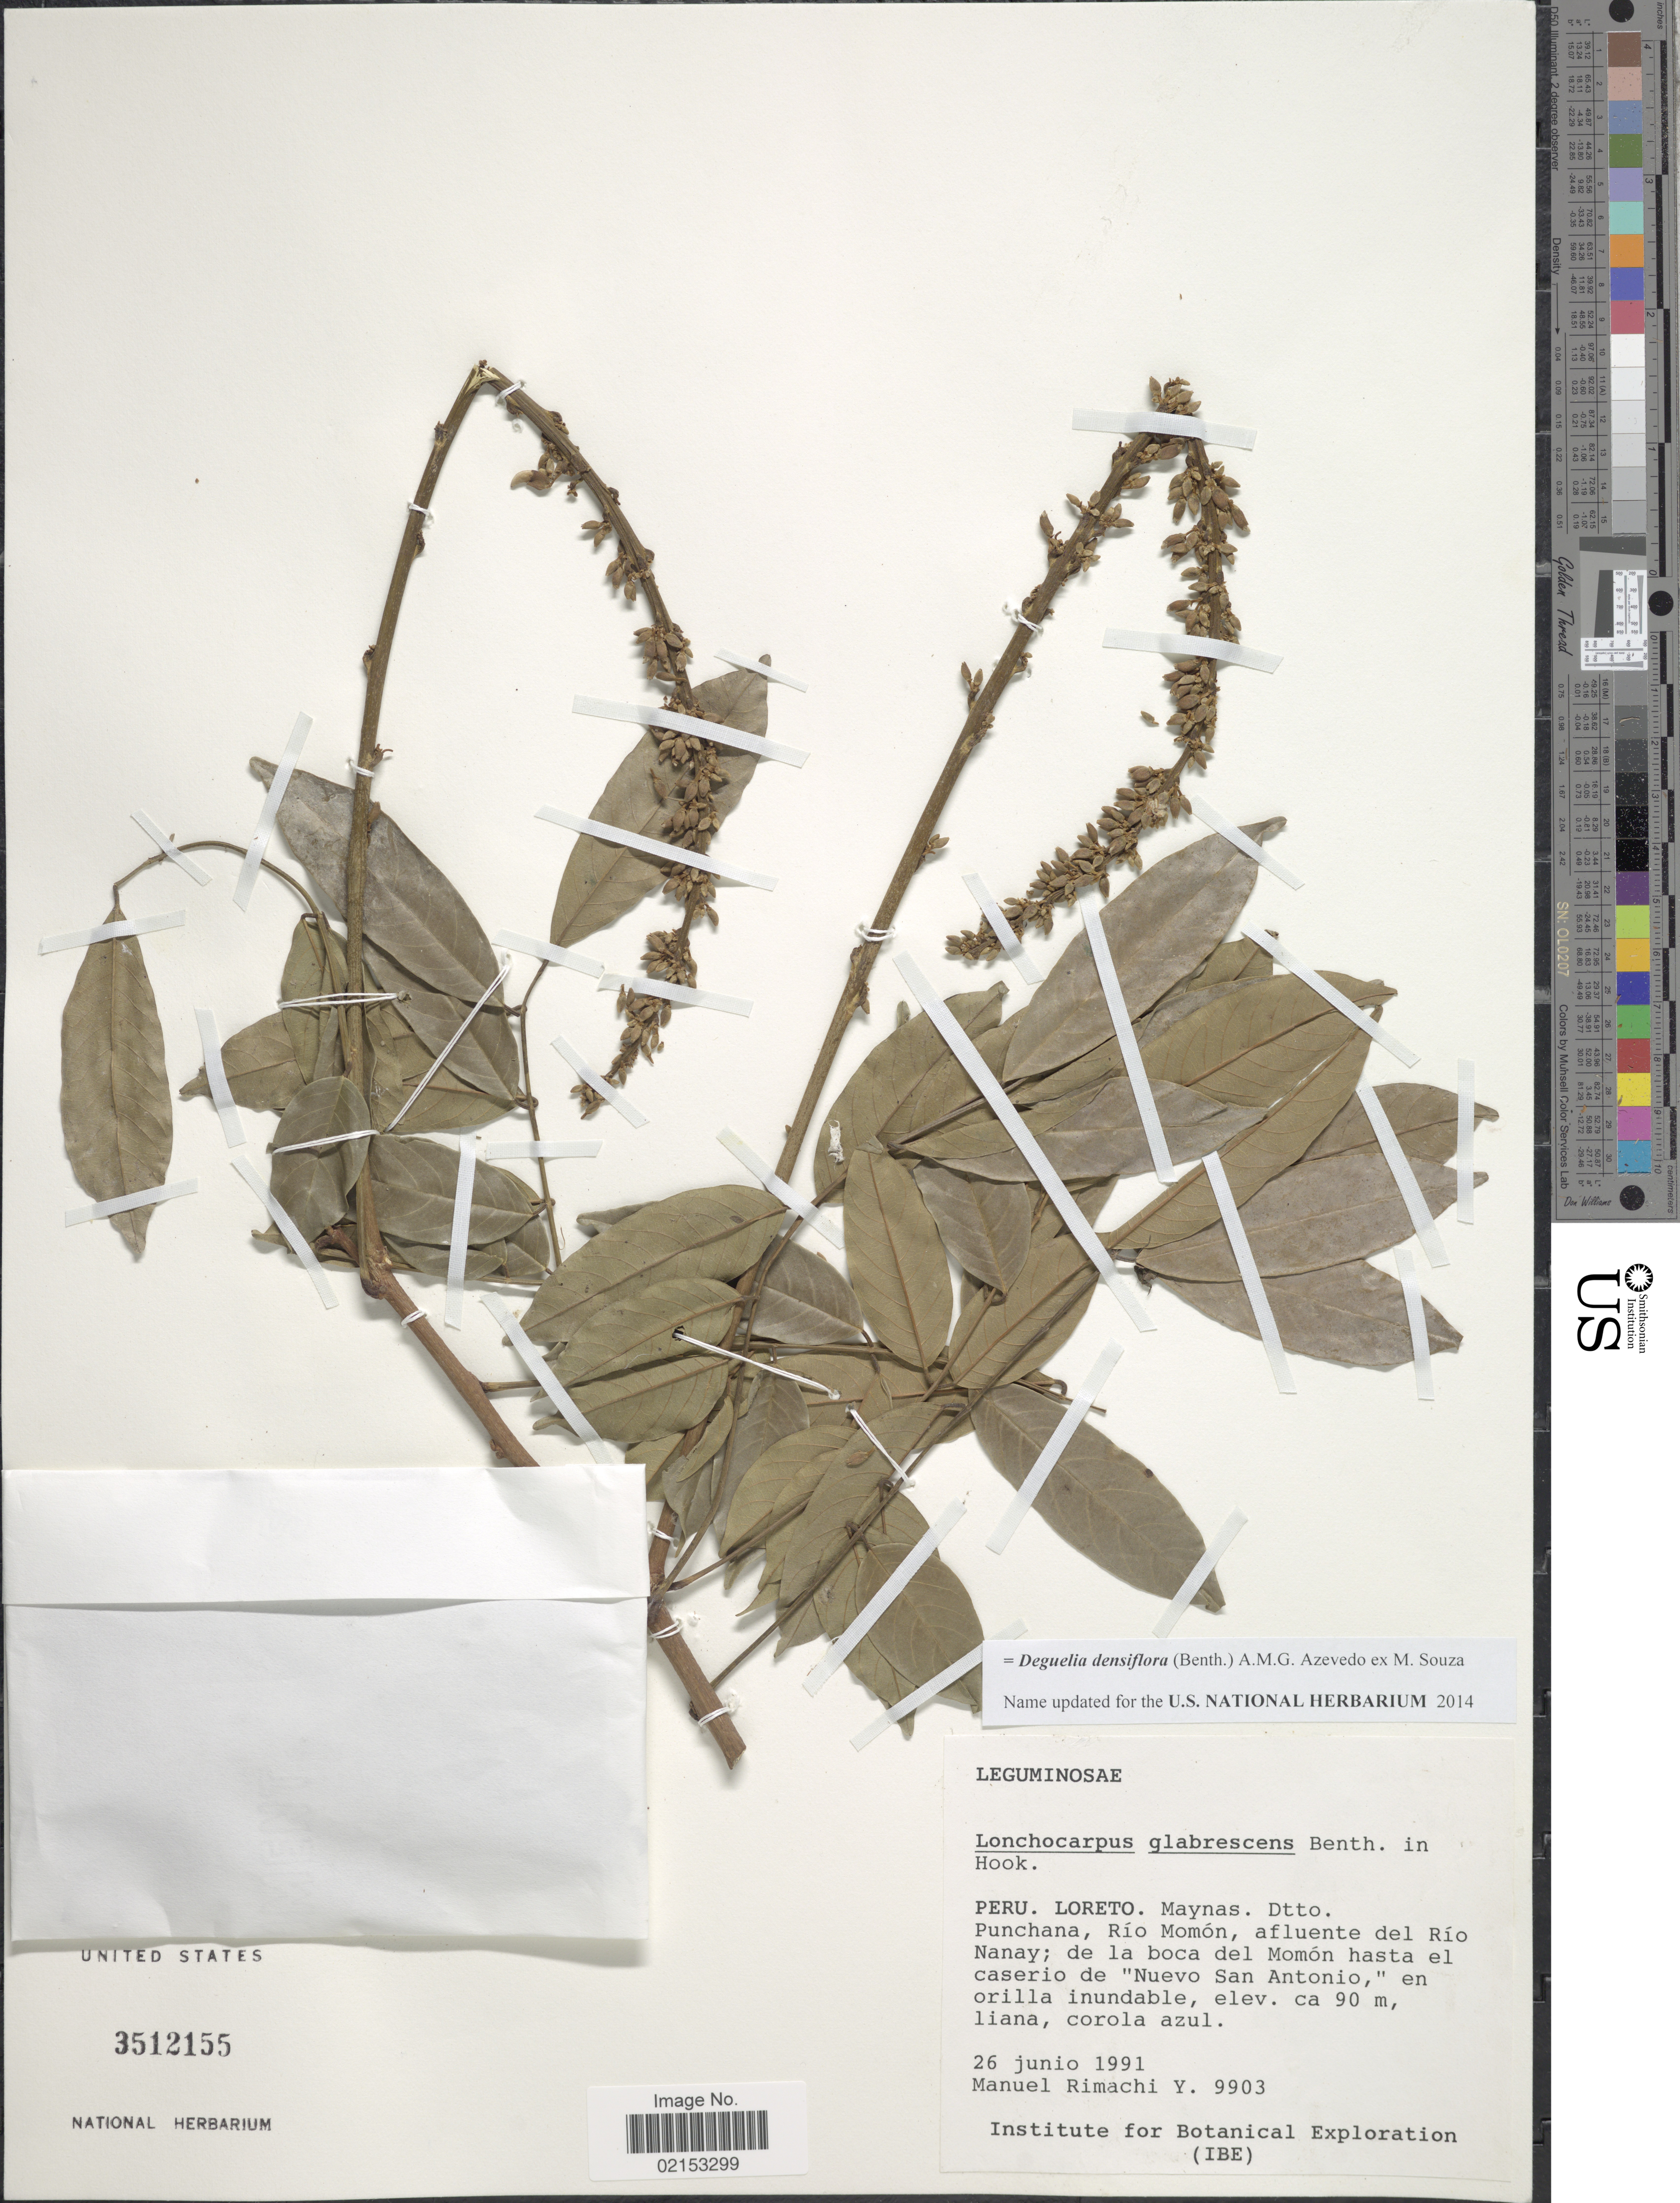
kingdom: Plantae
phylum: Tracheophyta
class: Magnoliopsida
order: Fabales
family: Fabaceae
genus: Deguelia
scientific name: Deguelia densiflora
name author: (Benth.) A.M.G. Azevedo ex M. Sousa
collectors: M. Rimachi Y.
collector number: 9903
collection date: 1991-06-26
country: Peru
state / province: Loreto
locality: Maynas, Dtto. Punchana, Rio Momon, afluente del Rio Nanay, de la boca del Momon hasta el caserio de Nuevo San Antonio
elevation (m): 90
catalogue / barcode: US 3512155